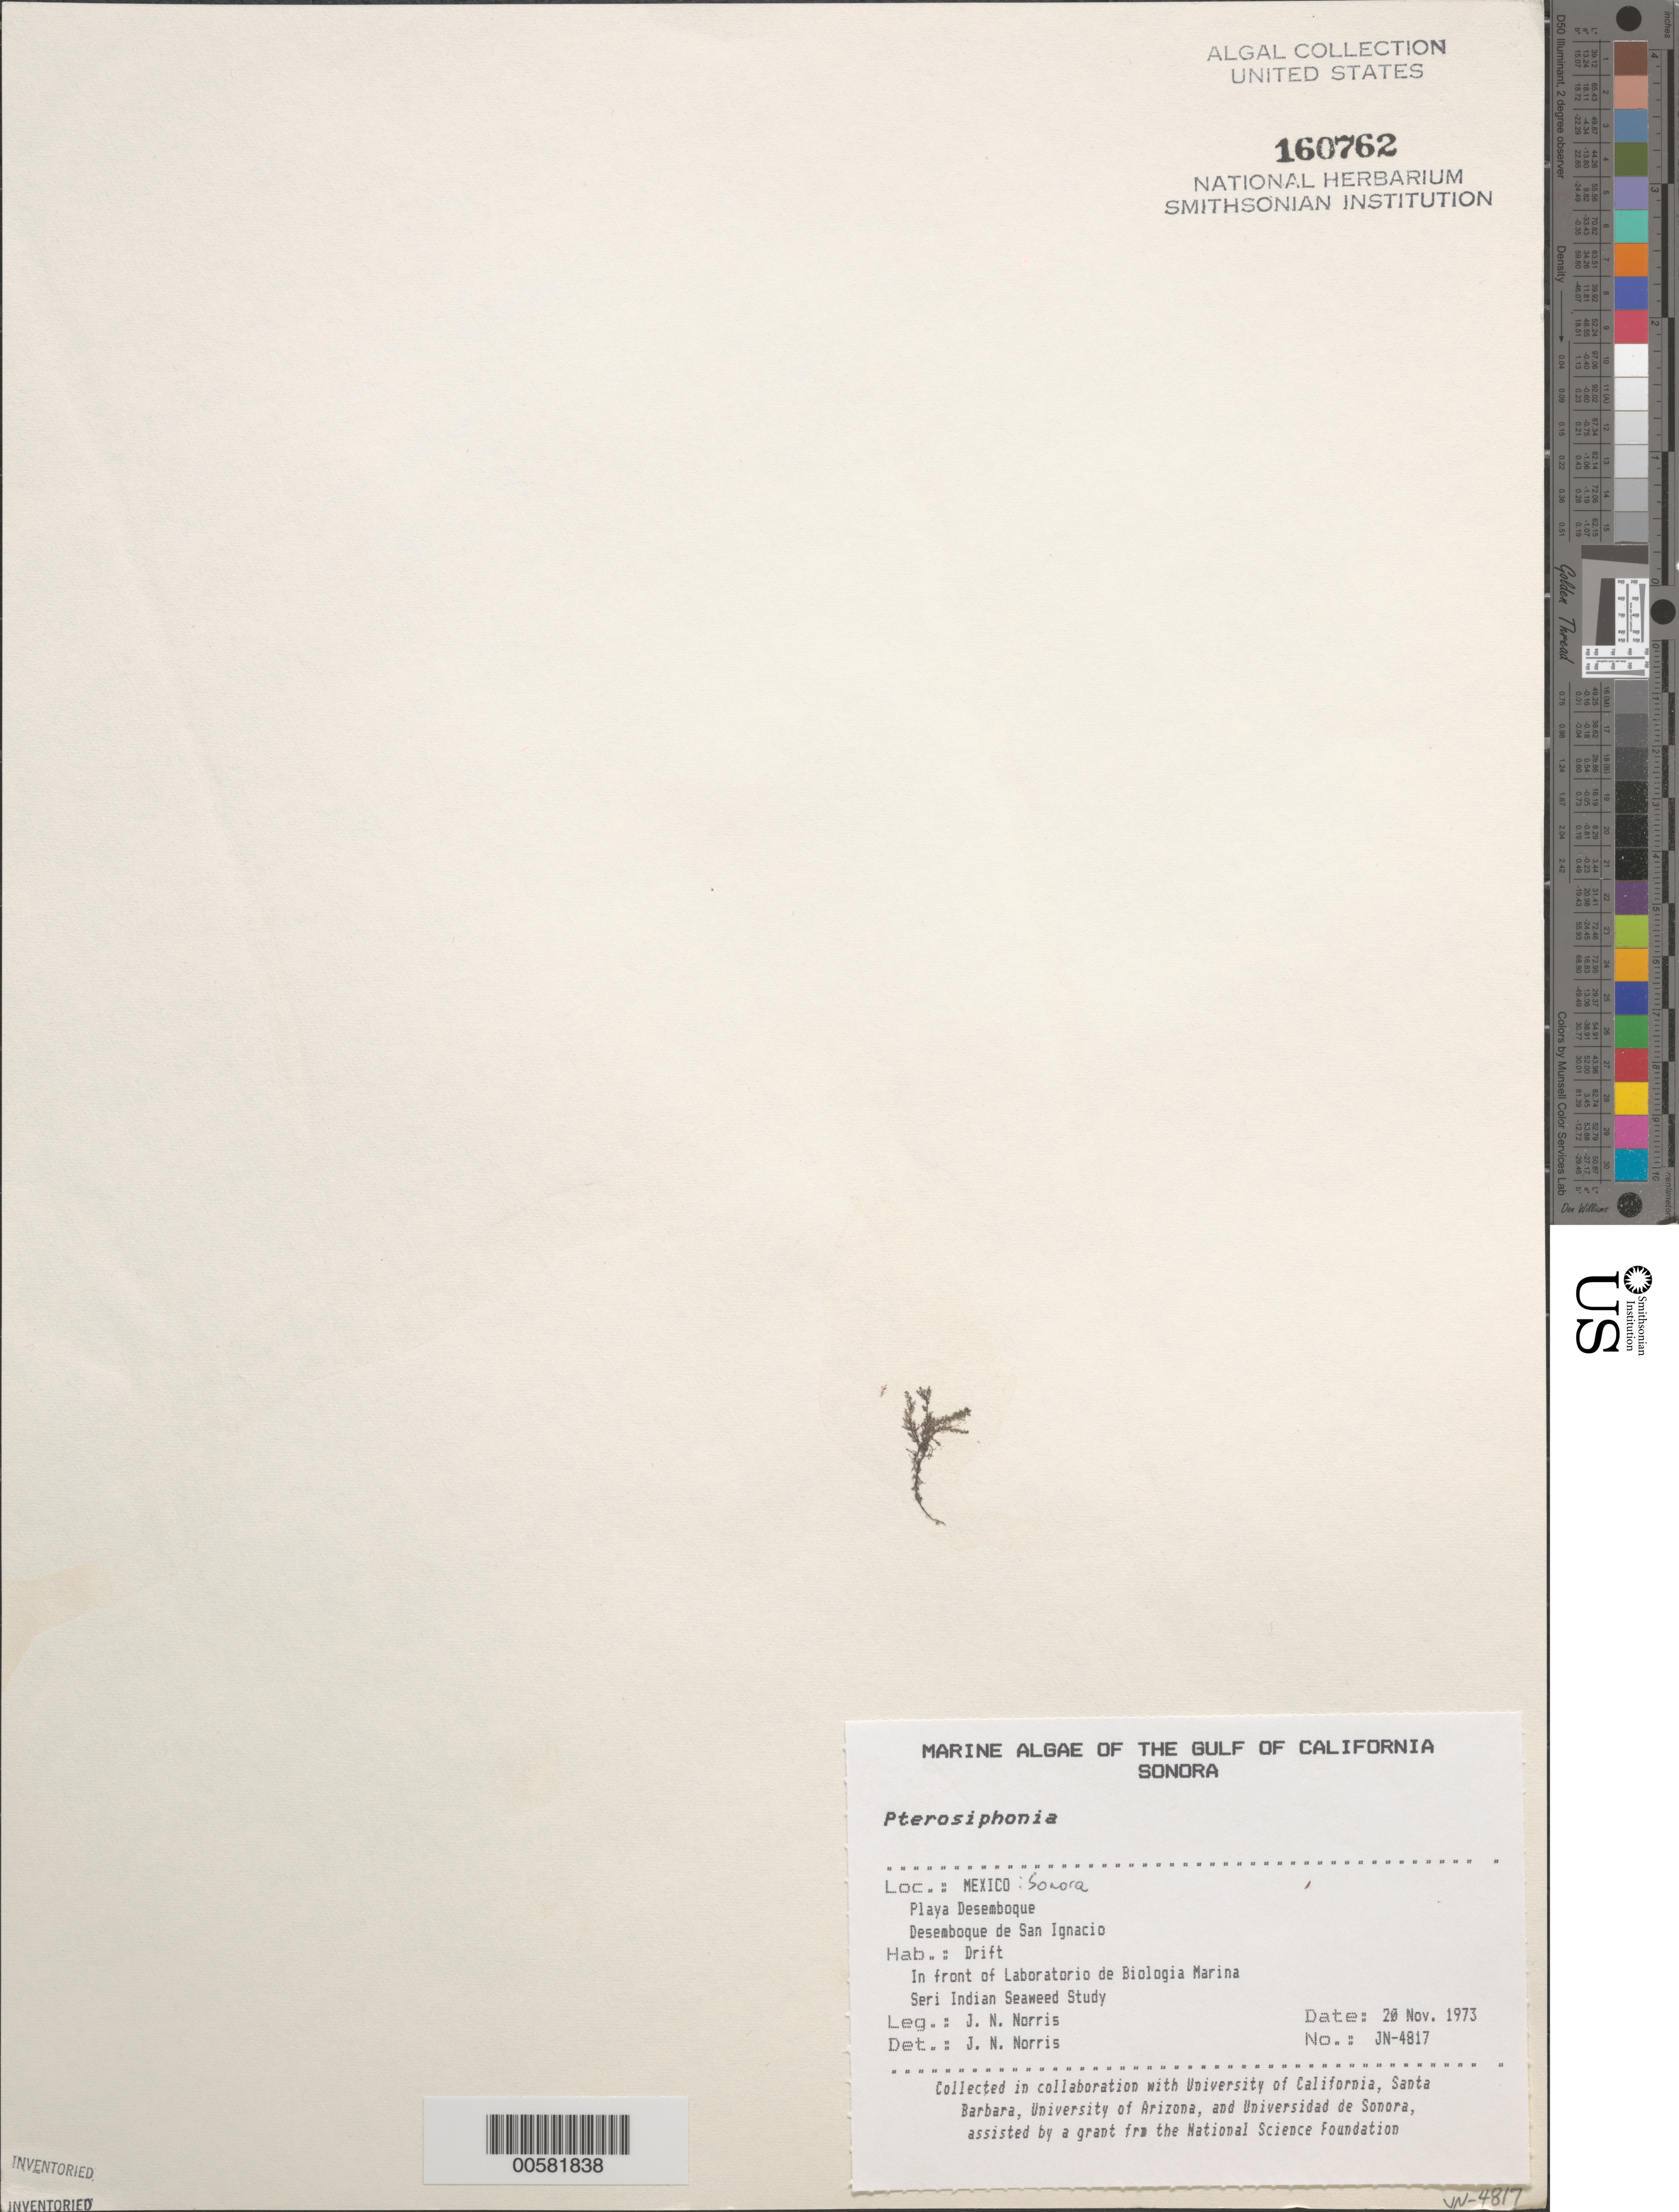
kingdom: Plantae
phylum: Rhodophyta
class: Florideophyceae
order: Ceramiales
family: Rhodomelaceae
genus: Pterosiphonia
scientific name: Pterosiphonia sp.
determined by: Norris, James N.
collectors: J. N. Norris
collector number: JN-4817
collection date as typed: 20 Nov 1973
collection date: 1973-11-20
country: Mexico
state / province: Sonora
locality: Playa Desemboque, Desemboque de San Ignacio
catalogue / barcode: US 160762